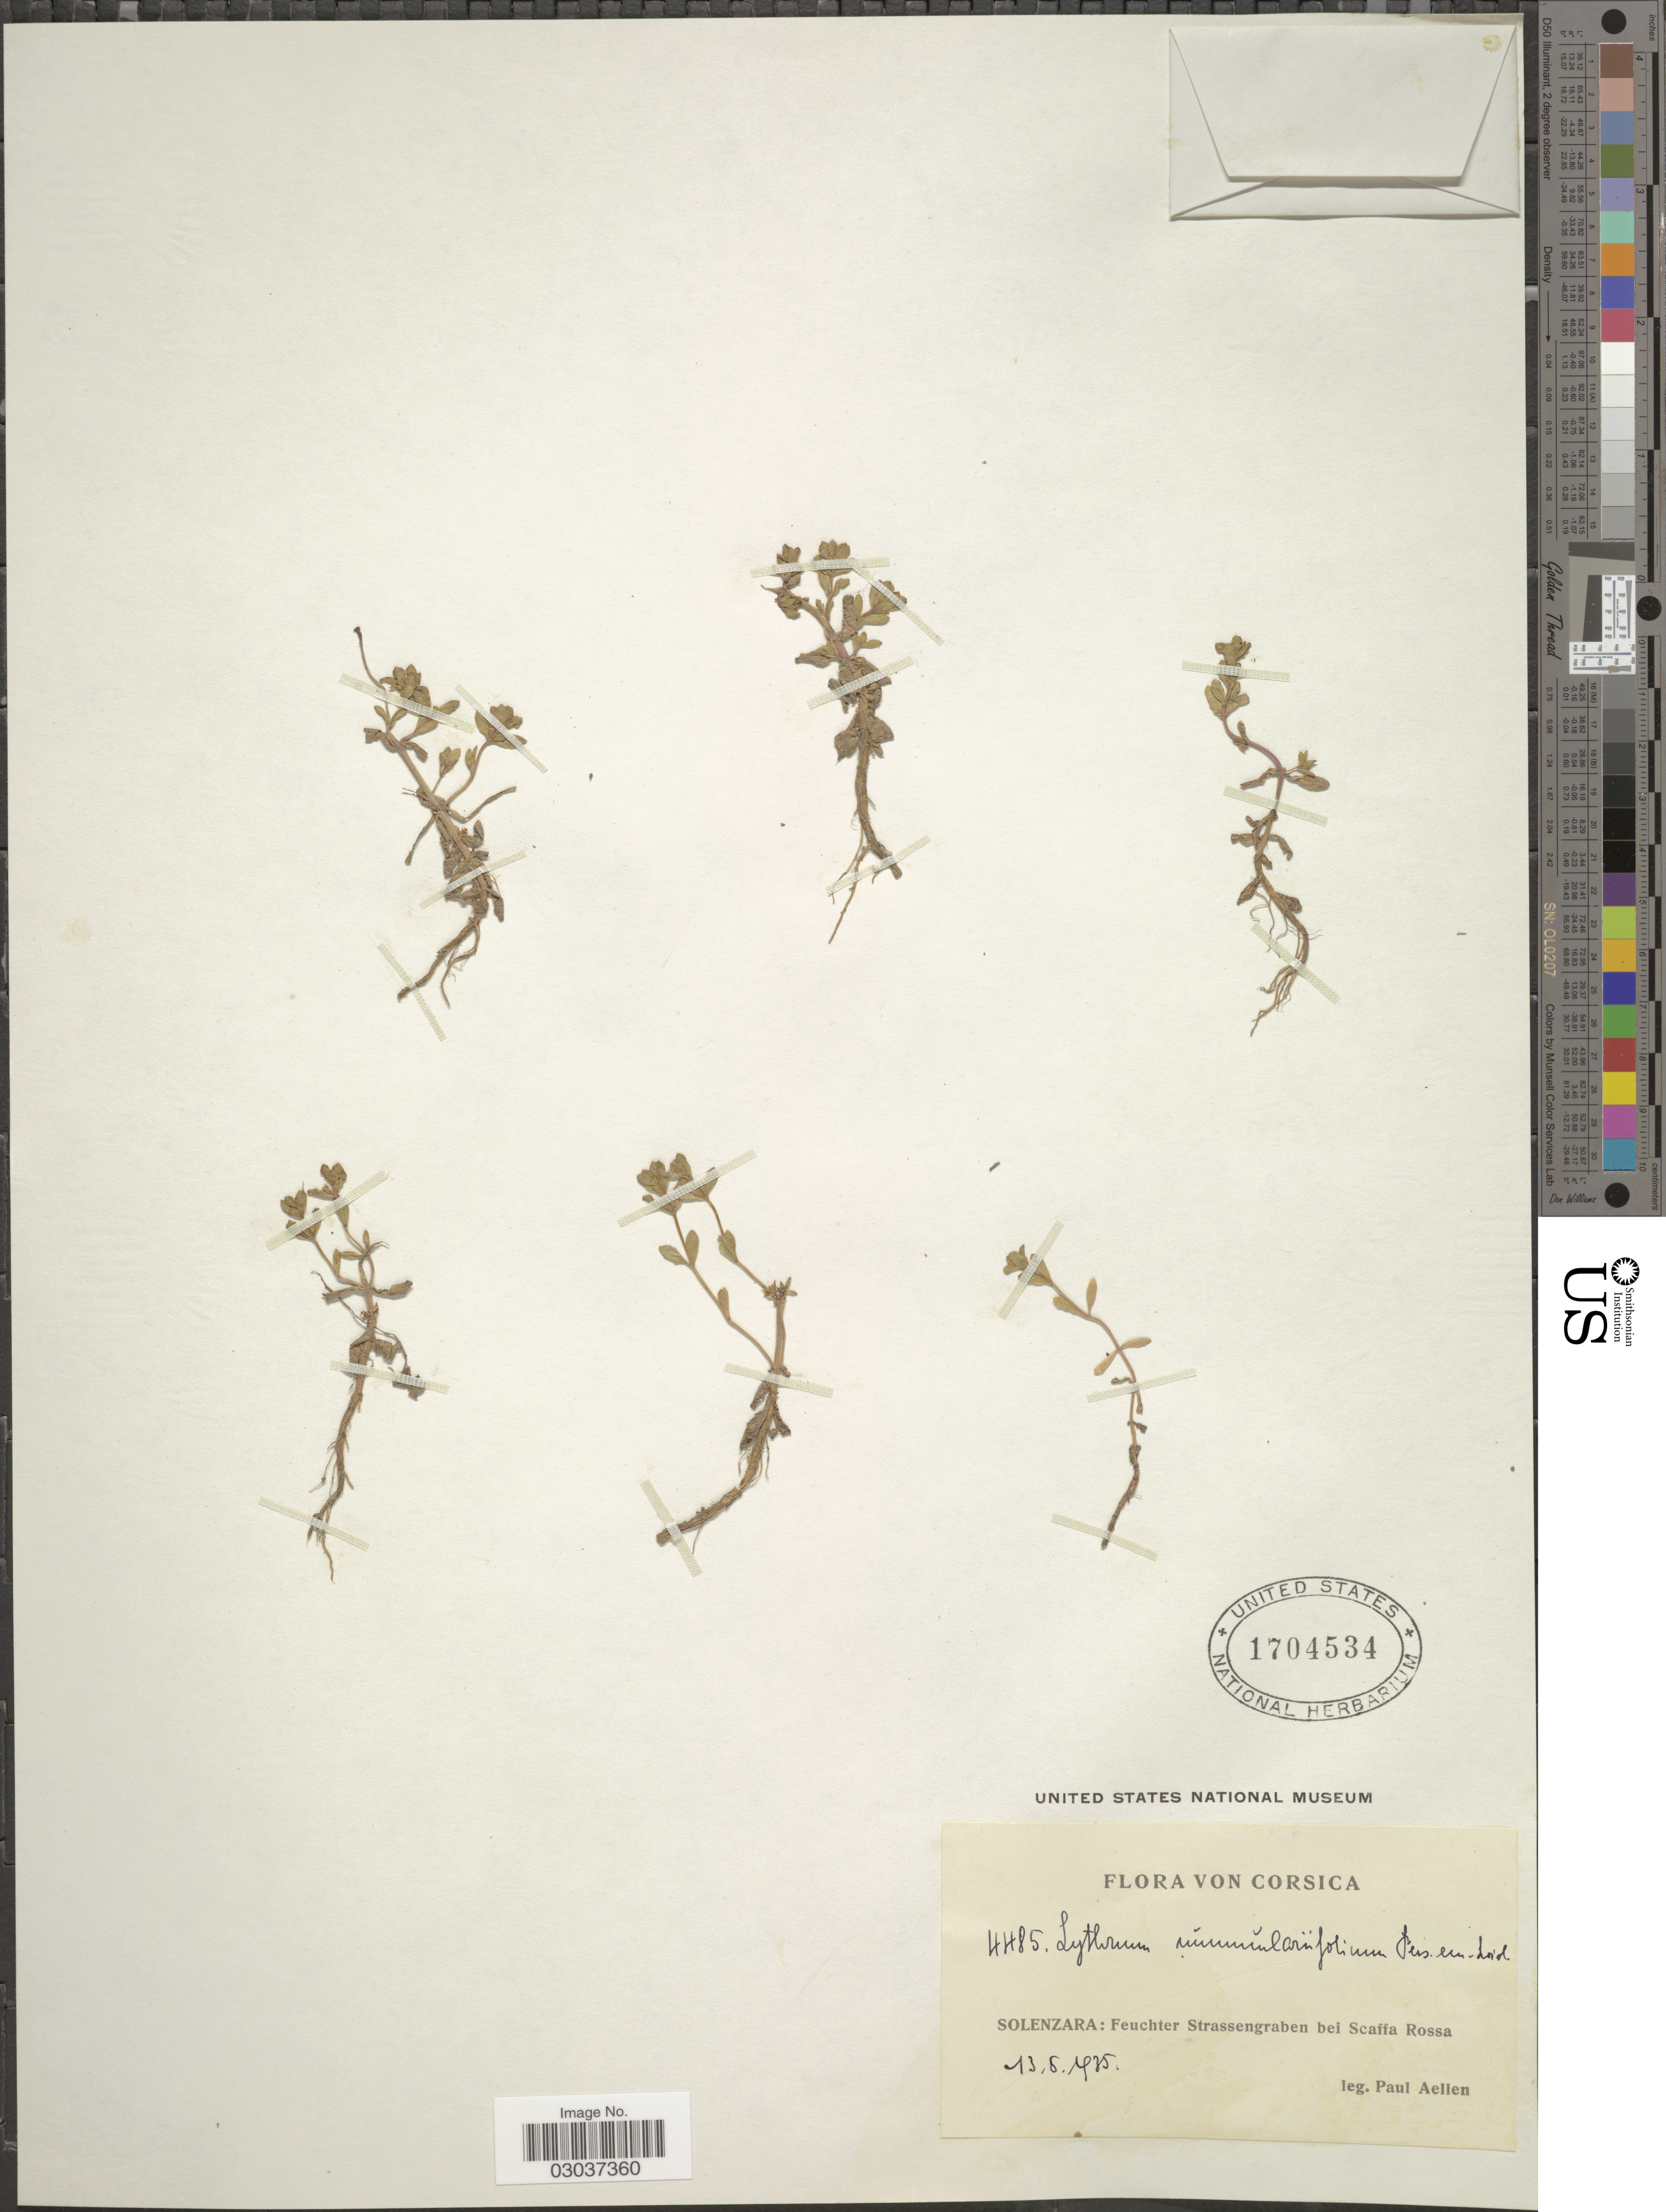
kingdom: Plantae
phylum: Tracheophyta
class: Magnoliopsida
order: Myrtales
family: Lythraceae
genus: Lythrum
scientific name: Lythrum nummulariifolium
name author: Loisel.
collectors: P. Aellen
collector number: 4485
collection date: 1935-05-13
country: France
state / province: Corsica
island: Corse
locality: Solenzara: Feuchter Strassengraben bei Scaffa Rossa.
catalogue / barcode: US 1704534